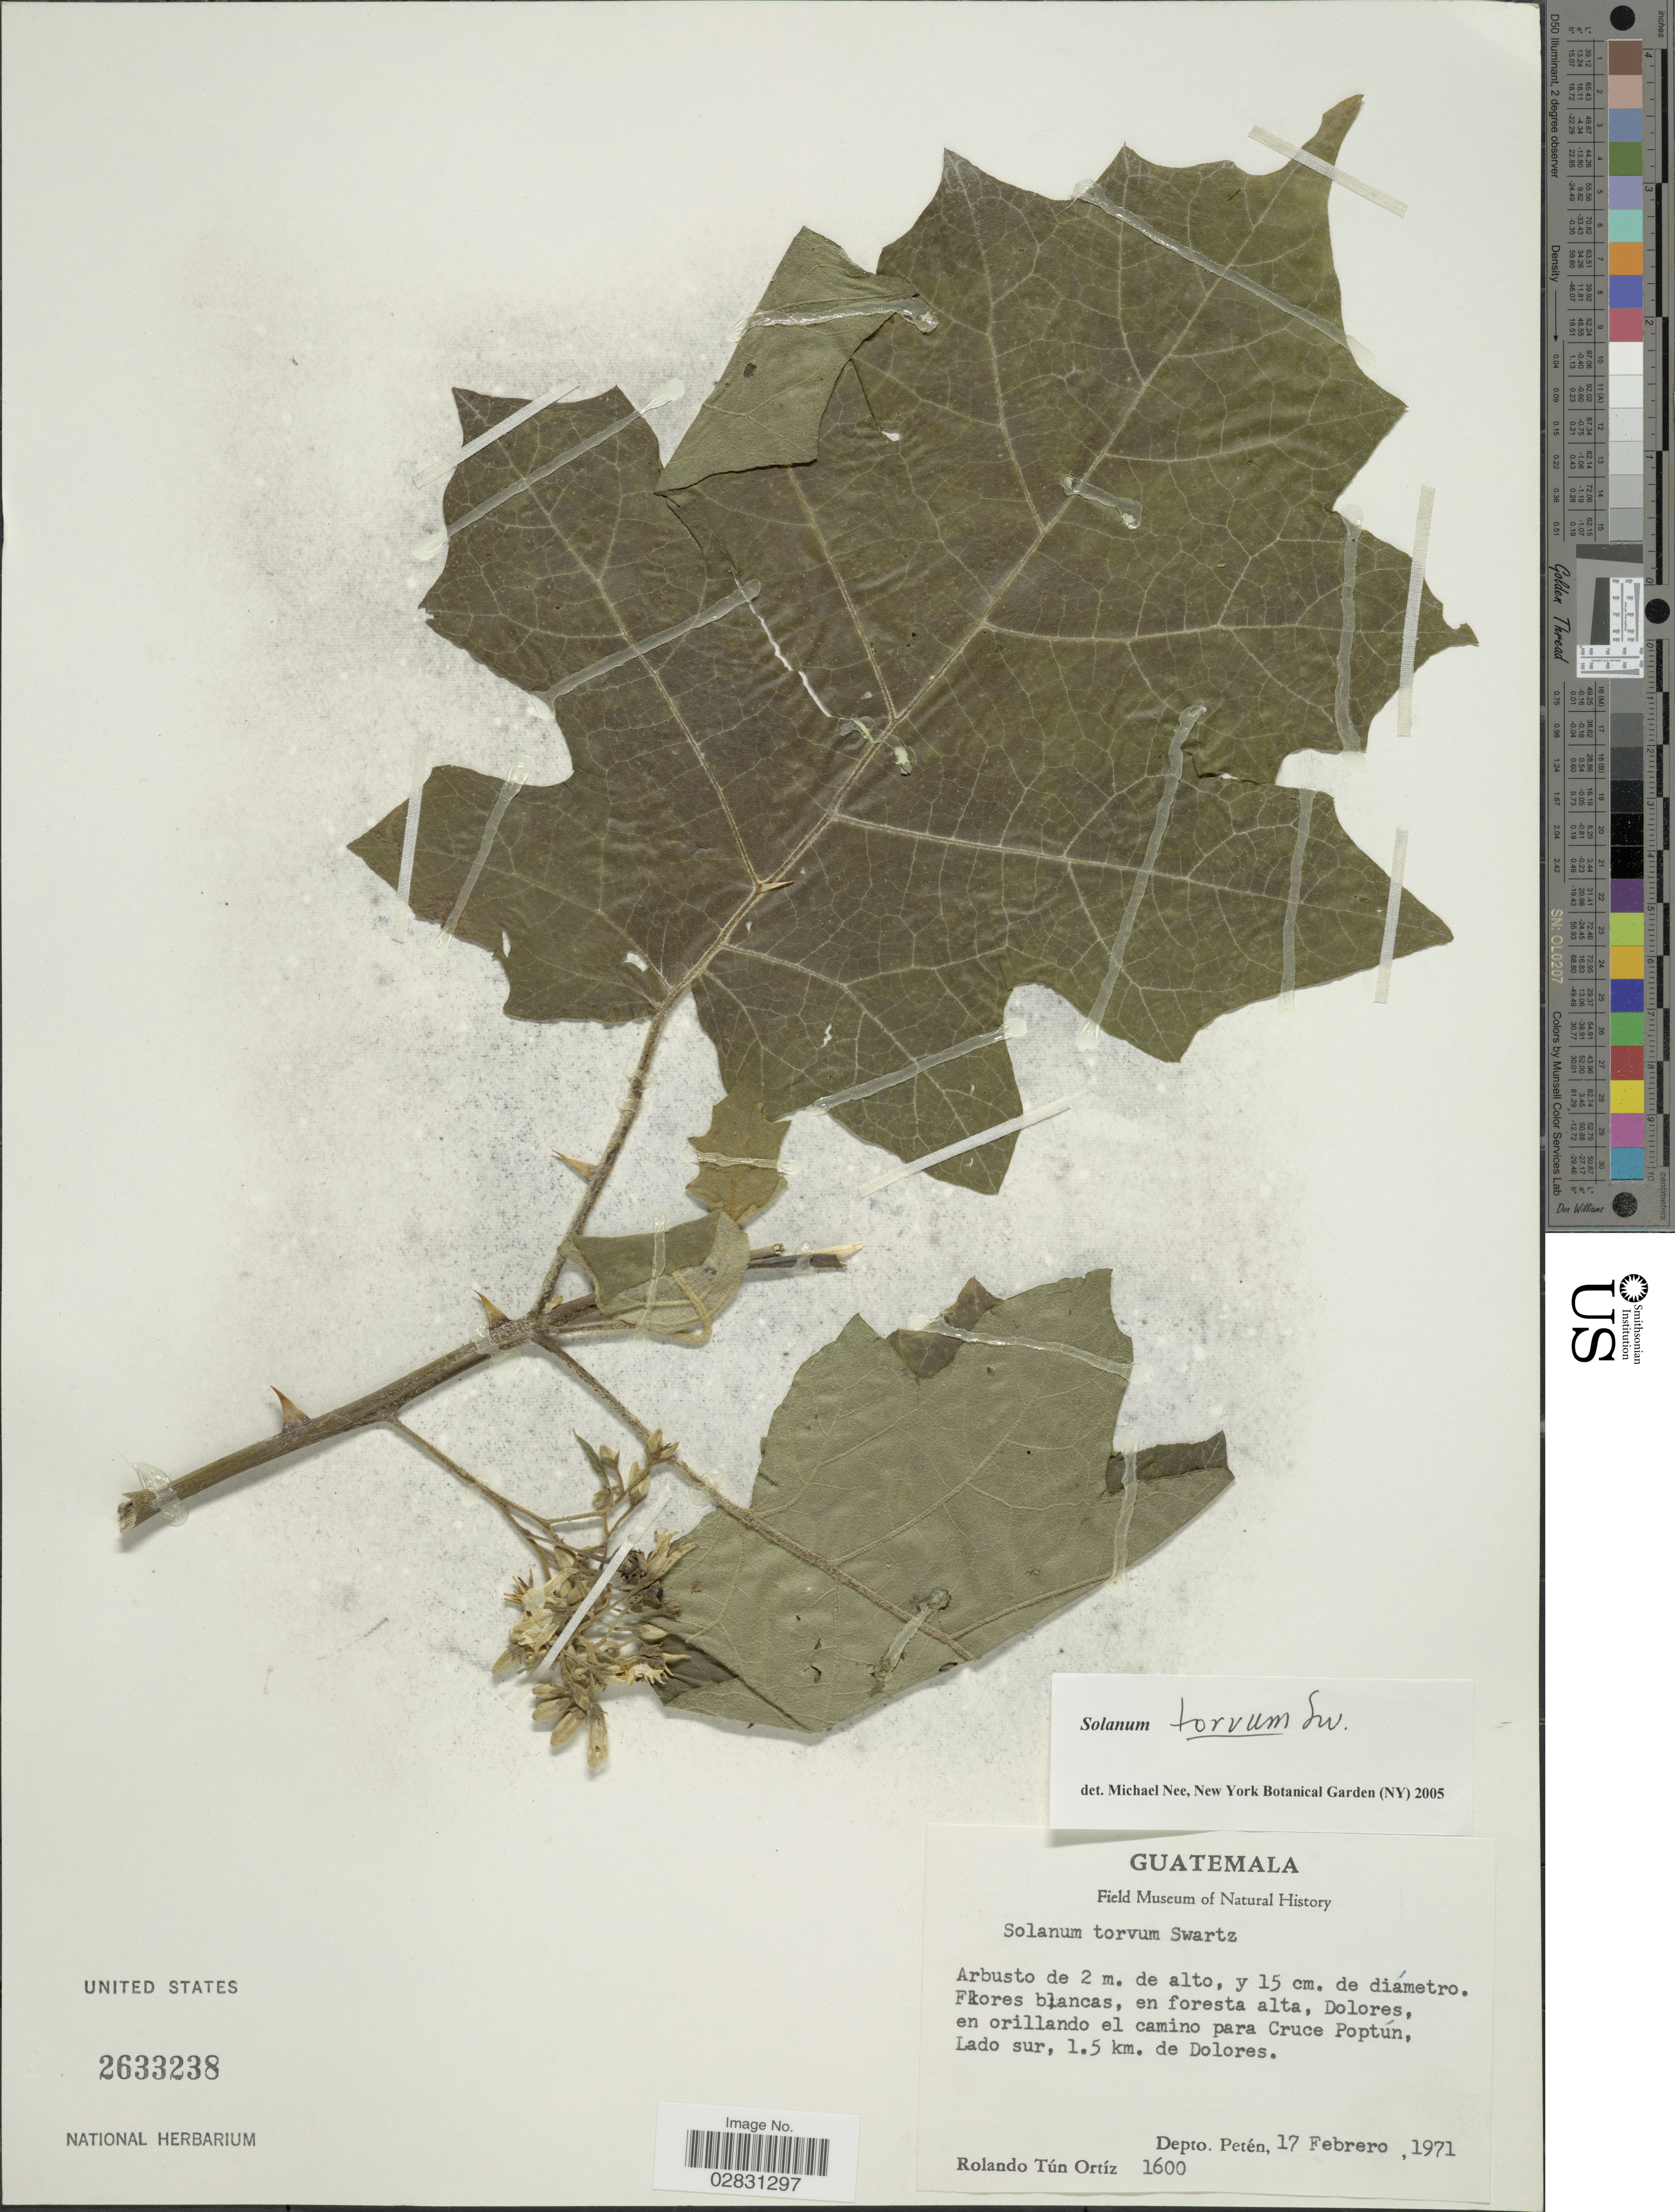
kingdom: Plantae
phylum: Tracheophyta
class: Magnoliopsida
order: Solanales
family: Solanaceae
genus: Solanum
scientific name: Solanum torvum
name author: Sw.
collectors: R. Tún Ortíz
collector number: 1600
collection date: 1971-02-17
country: Guatemala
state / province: El Petén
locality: Dolores, en orillando el camino para Cruce Poptún, Lado sur, 1.5 km. de Dolores. Depto. Petén.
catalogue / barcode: US 2633238